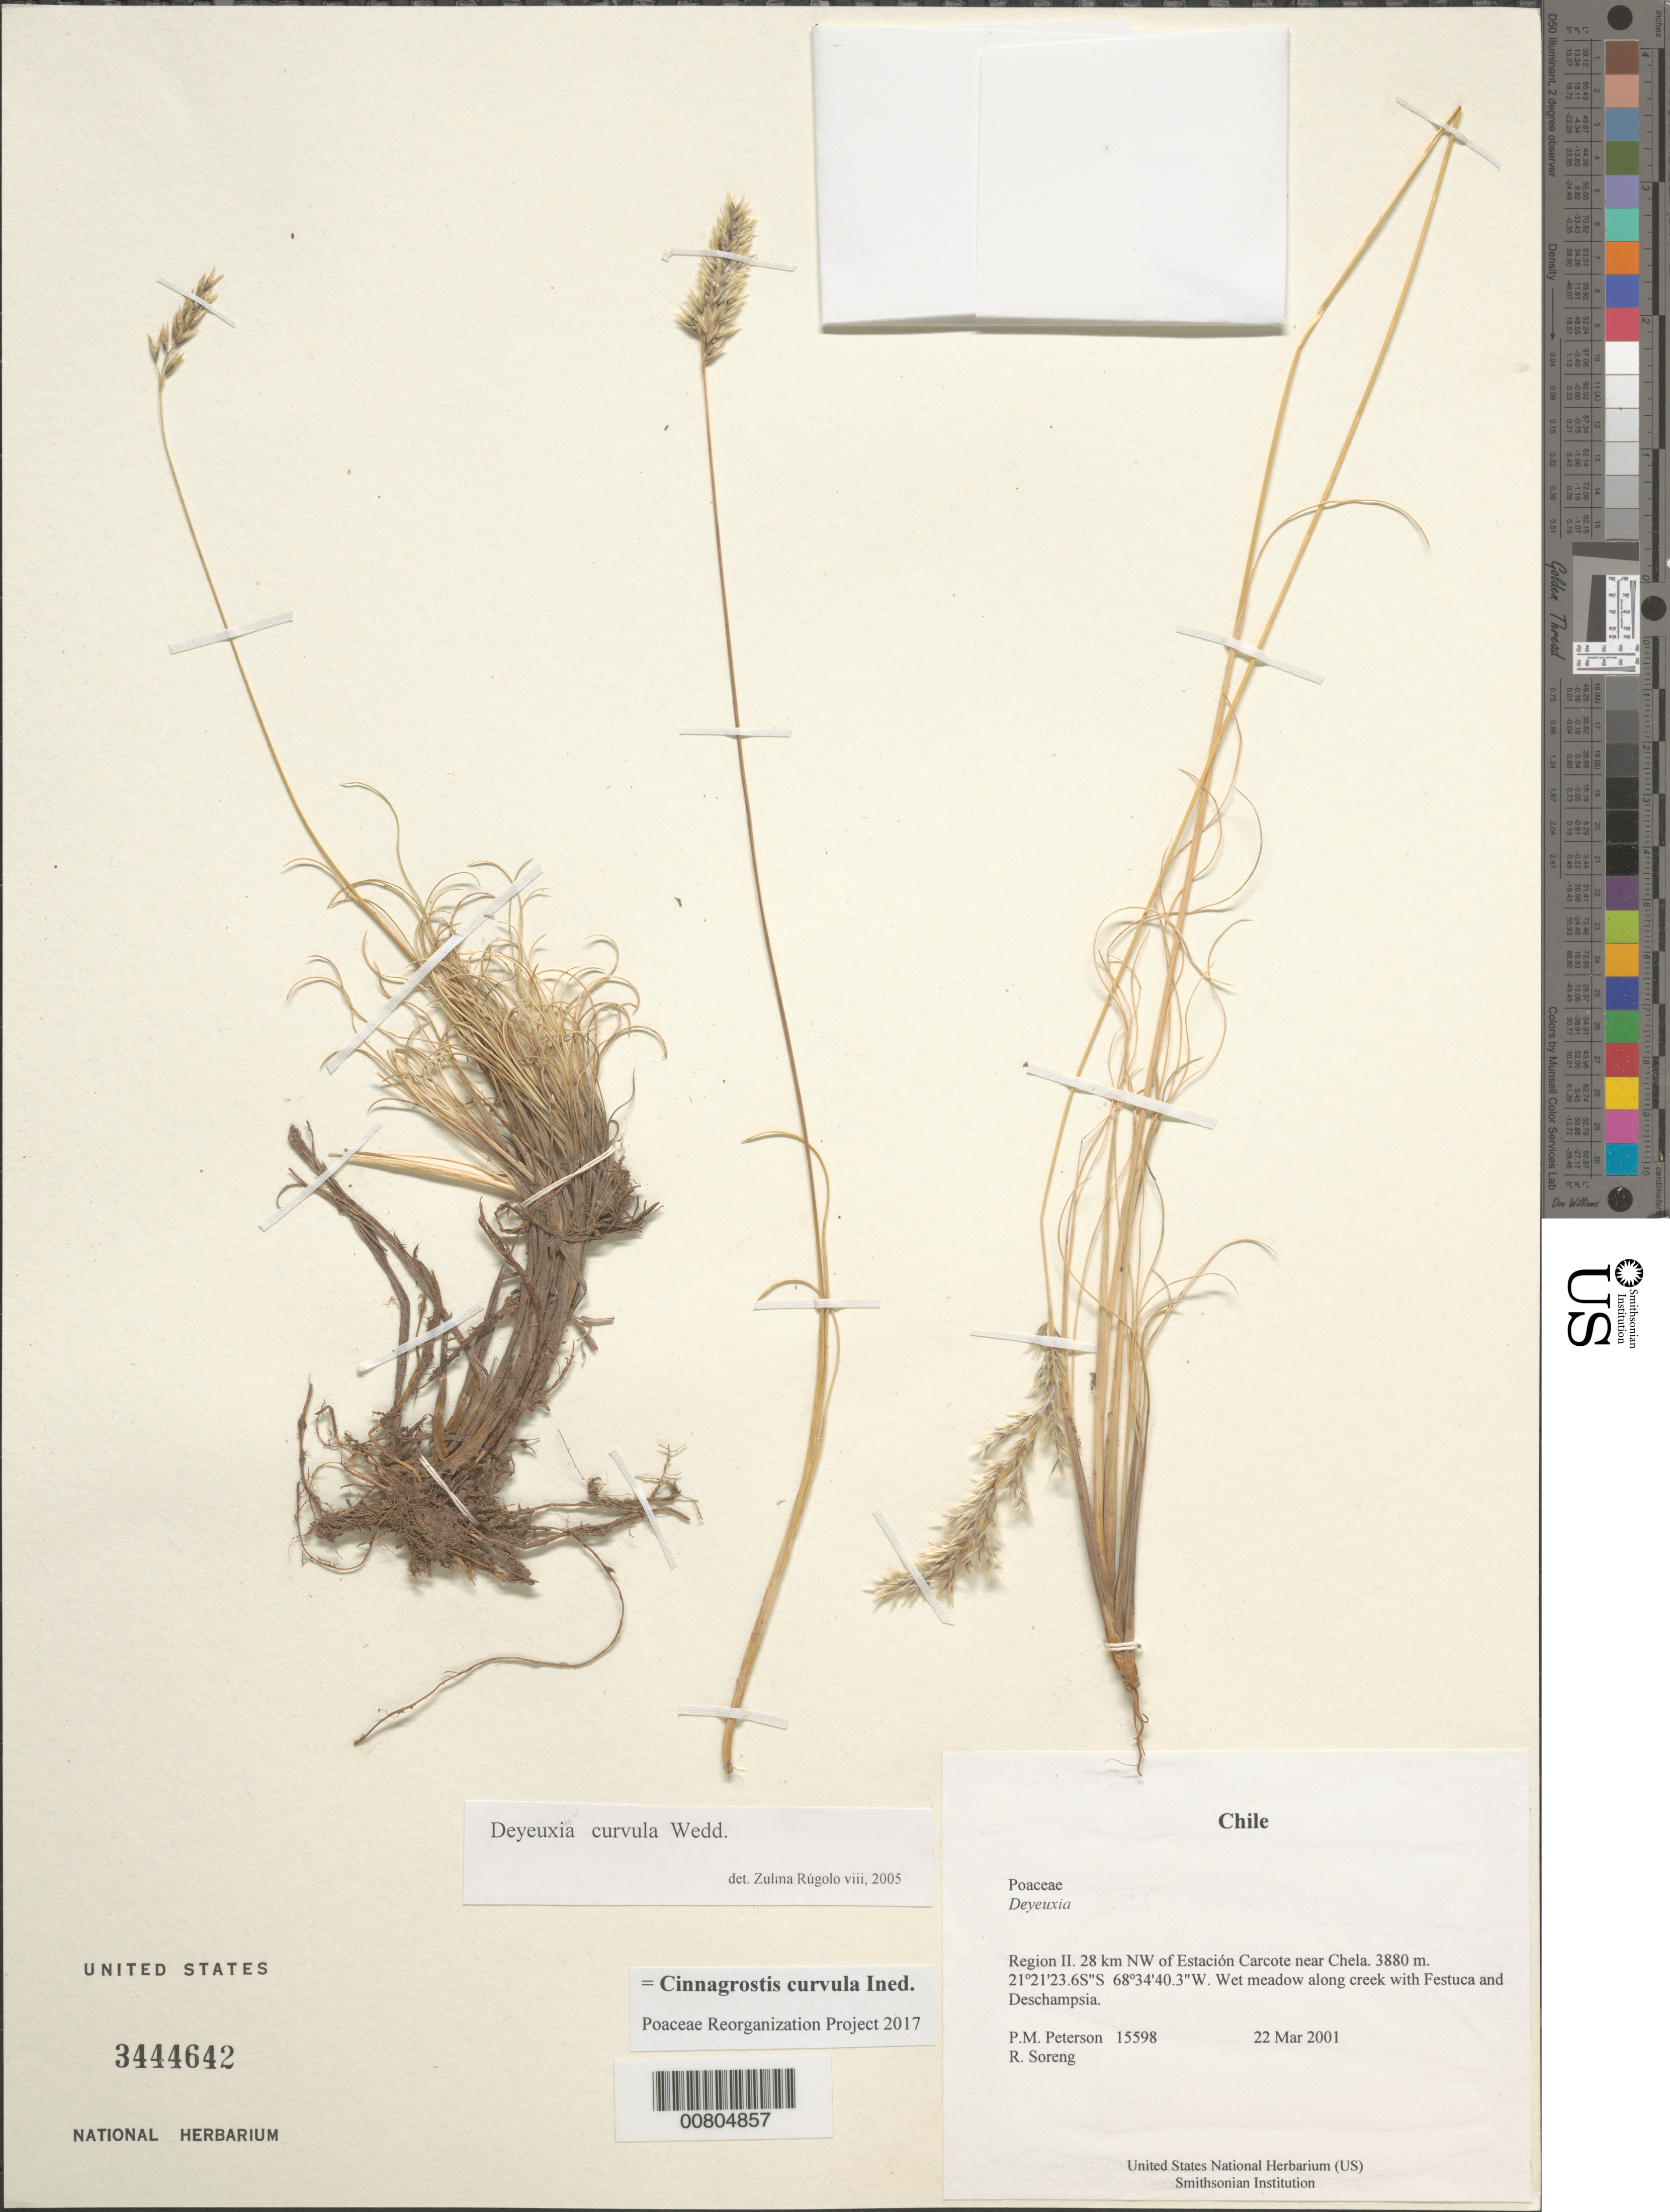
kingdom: Plantae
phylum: Tracheophyta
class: Liliopsida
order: Poales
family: Poaceae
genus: Calamagrostis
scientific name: Calamagrostis curvula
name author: (Wedd.) Pilg.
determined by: Rúgolo de Agrasar, Z. E.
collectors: P. M. Peterson & R. J. Soreng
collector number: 15598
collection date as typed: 22 Mar 2001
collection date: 2001-03-22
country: Chile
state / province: Antofagasta (II)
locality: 28 km NW of Estación Carcote near Chela.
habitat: Wet meadow along creek with Festuca and Deschampsia.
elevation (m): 3880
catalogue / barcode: US 3444642